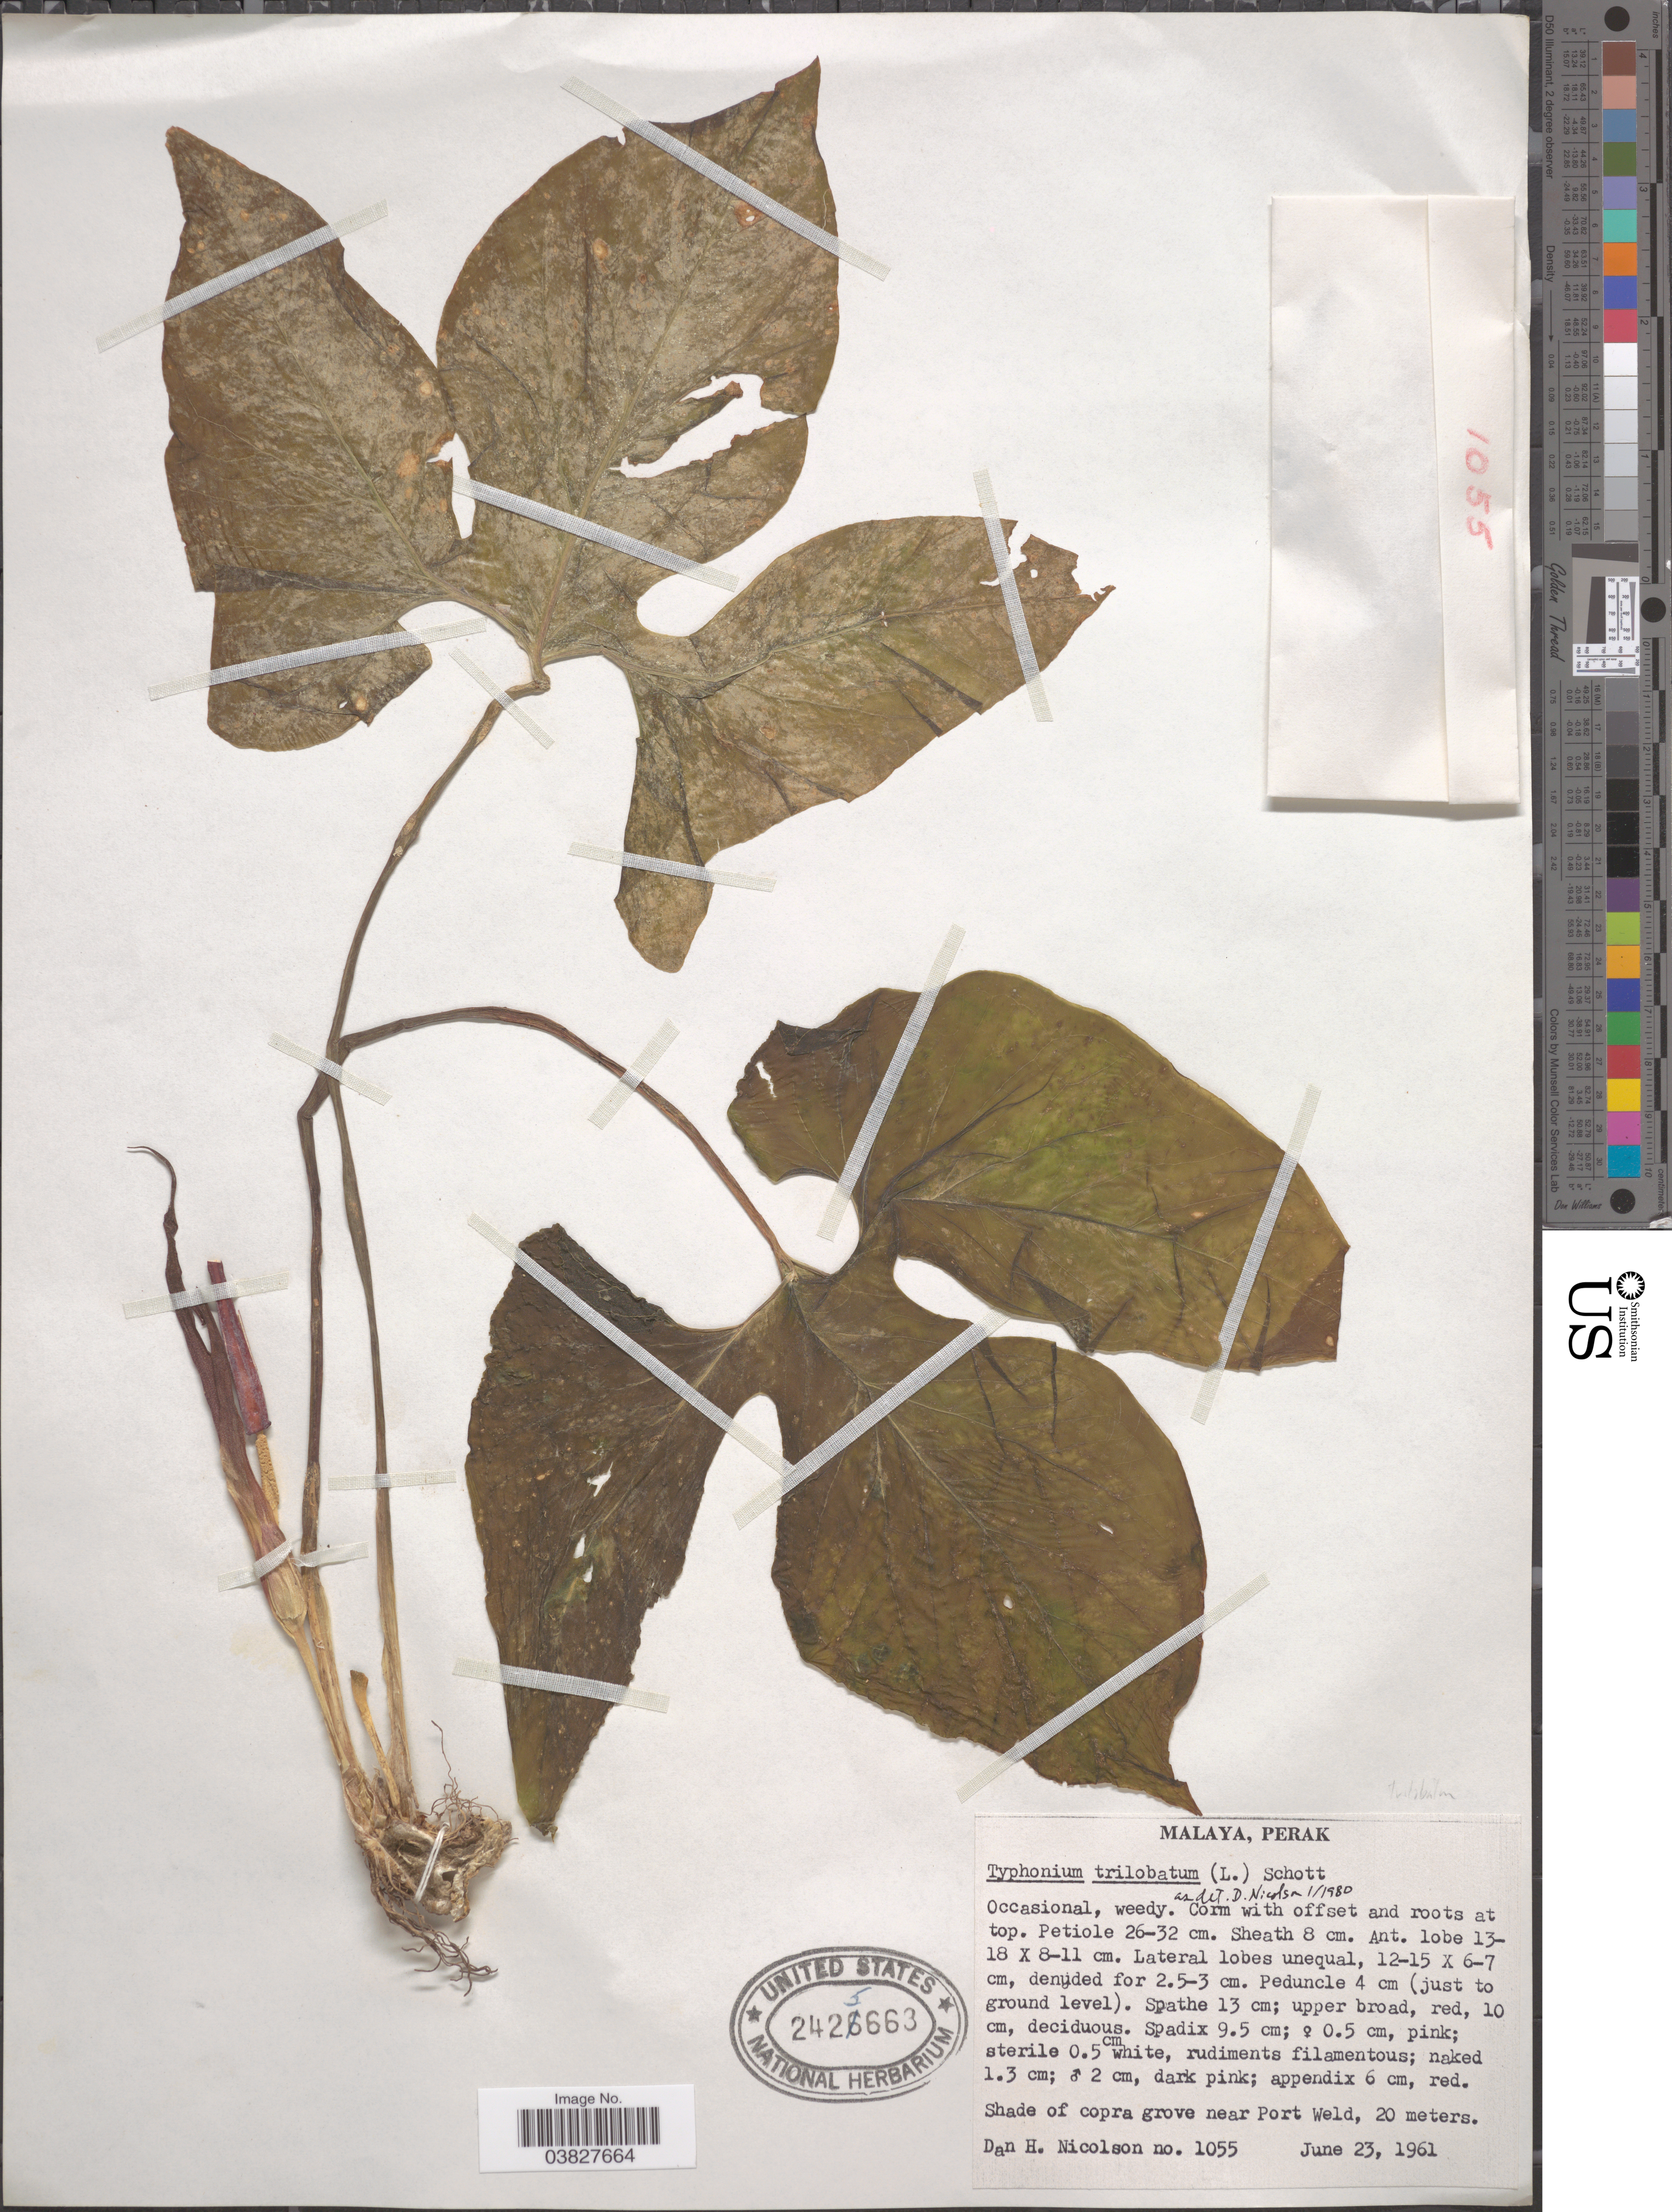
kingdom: Plantae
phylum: Tracheophyta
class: Liliopsida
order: Alismatales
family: Araceae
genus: Typhonium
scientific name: Typhonium trilobatum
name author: (L.) Schott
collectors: D. H. Nicolson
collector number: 1055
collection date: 1961-06-23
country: Malaysia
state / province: Perak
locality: Shade of copra grove near Port Weld.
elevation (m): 20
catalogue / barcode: US 2425663